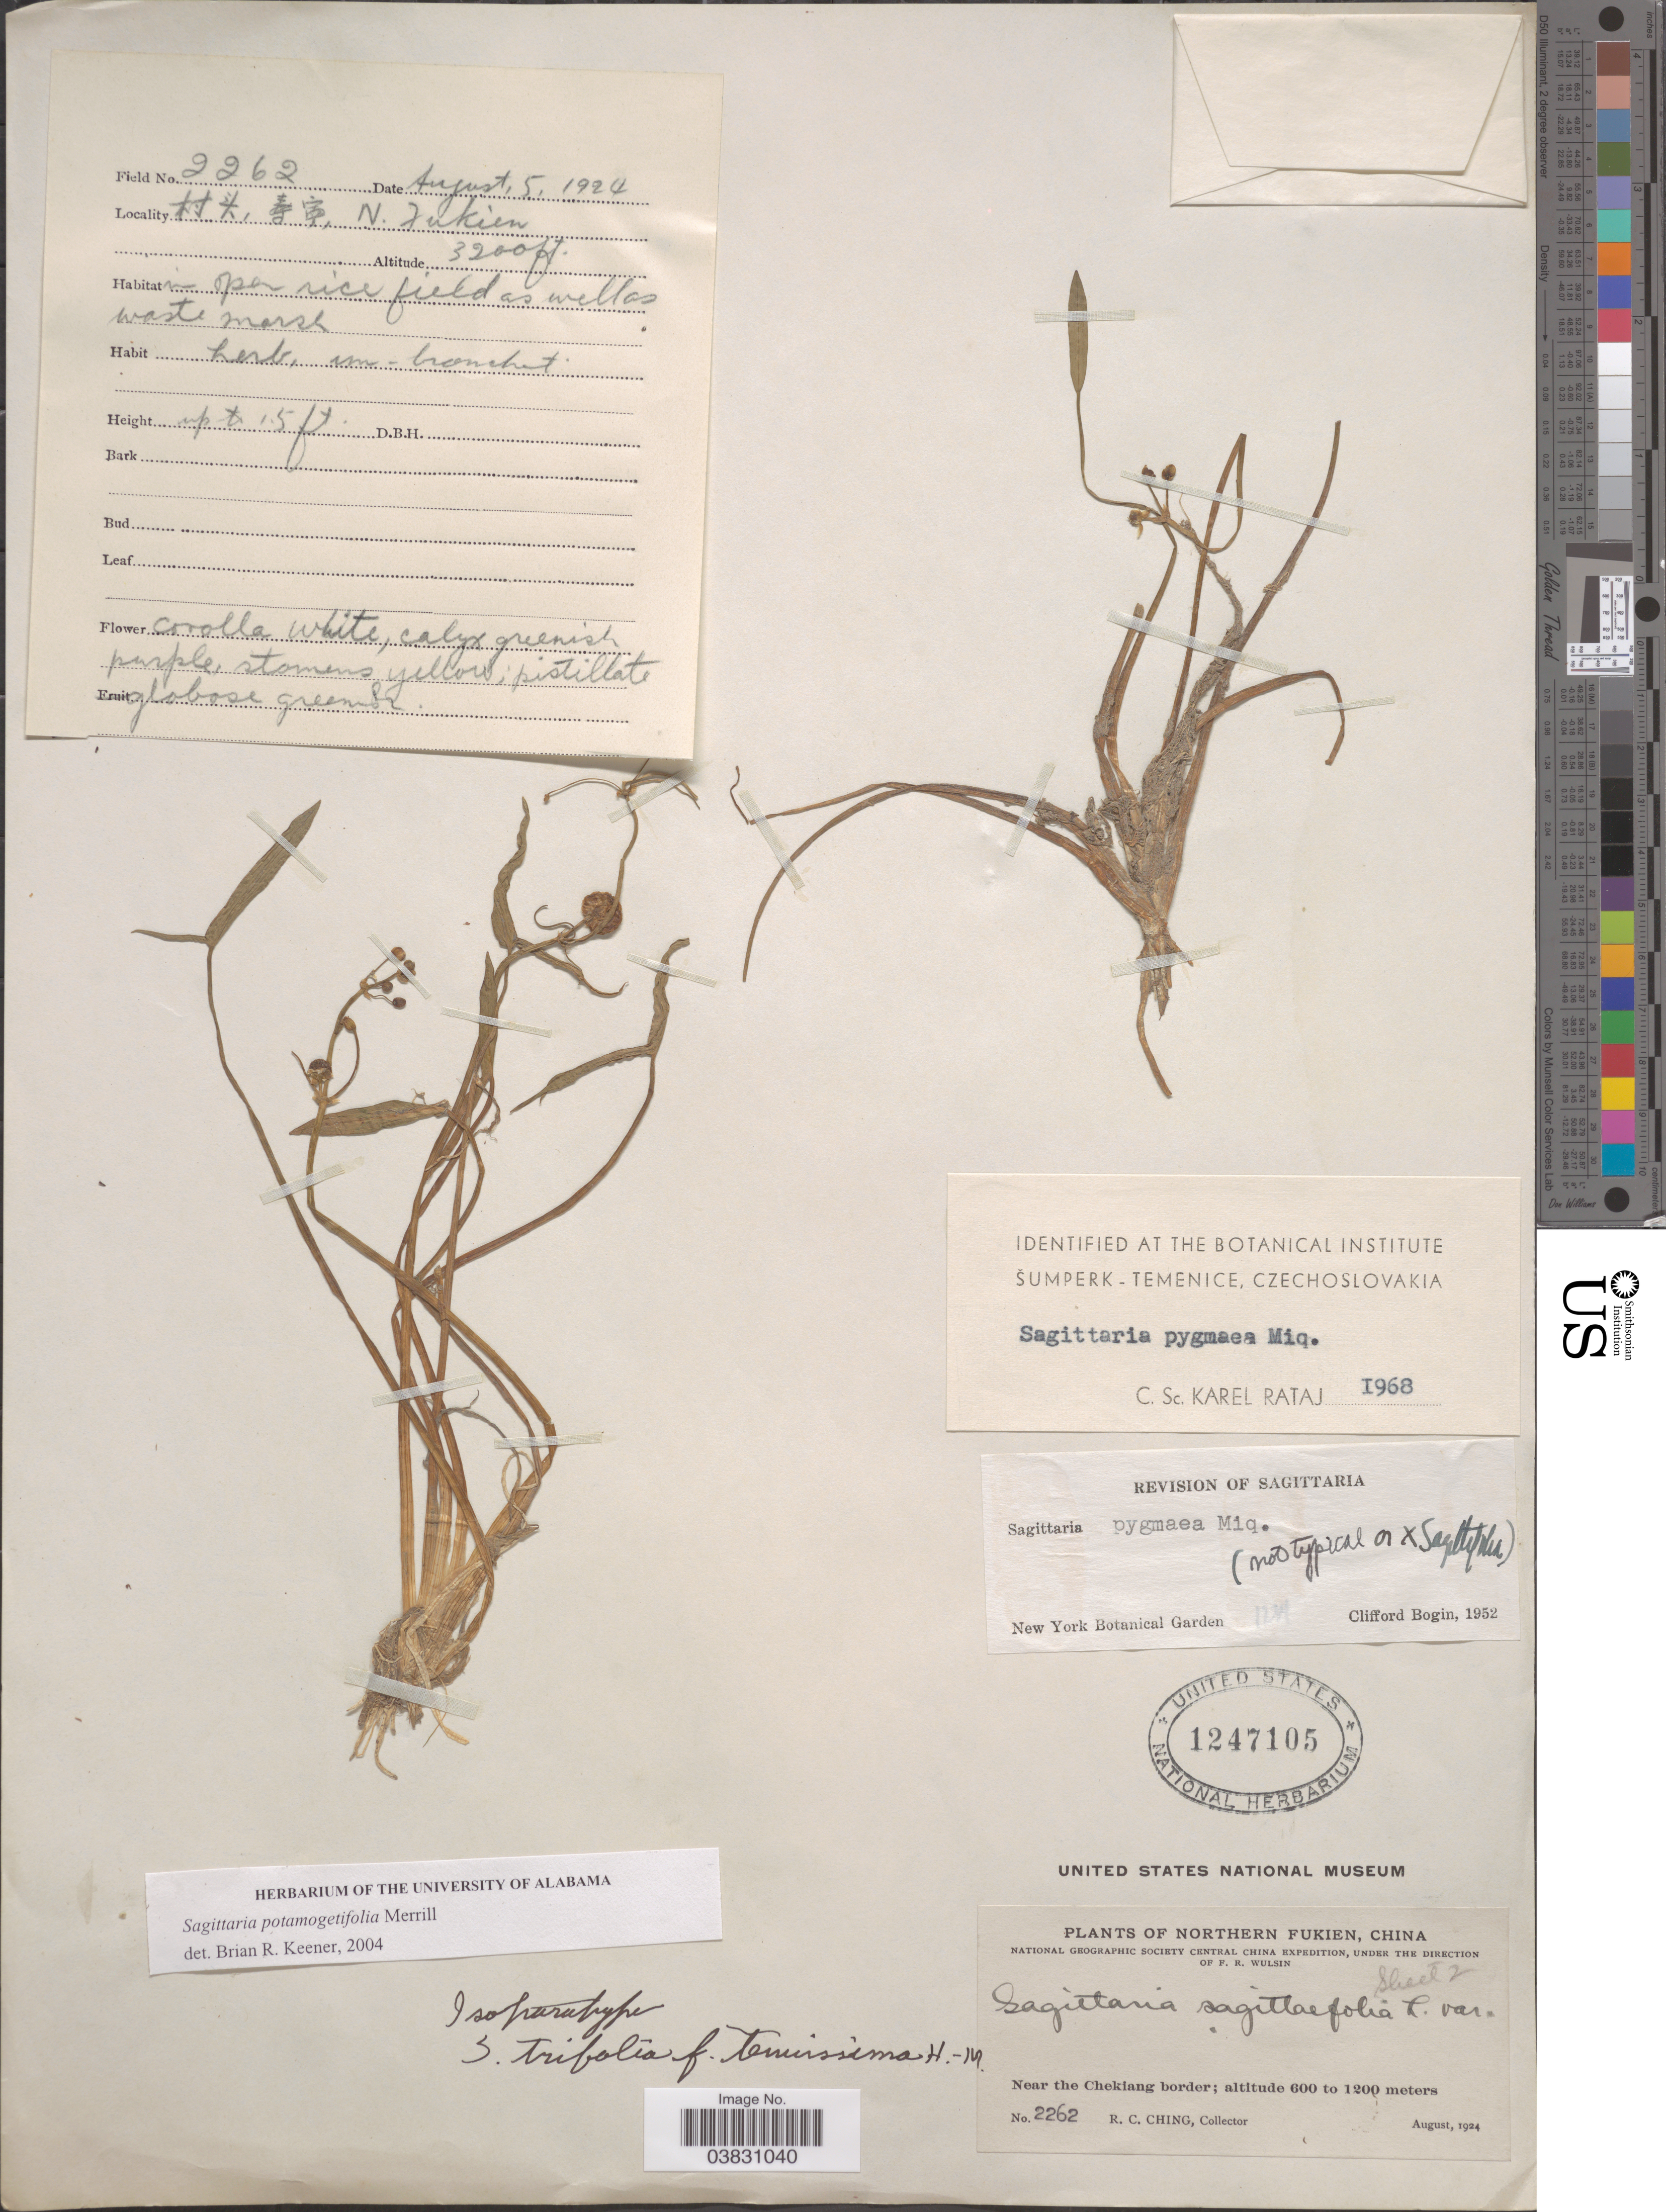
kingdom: Plantae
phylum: Tracheophyta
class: Liliopsida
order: Alismatales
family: Alismataceae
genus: Sagittaria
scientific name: Sagittaria potamogetifolia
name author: Merr.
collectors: R. C. Ching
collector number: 2262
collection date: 1924-08-05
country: China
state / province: Fujian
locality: Northern Fukien. Near the Chekiang border.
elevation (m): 975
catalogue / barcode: US 1247105